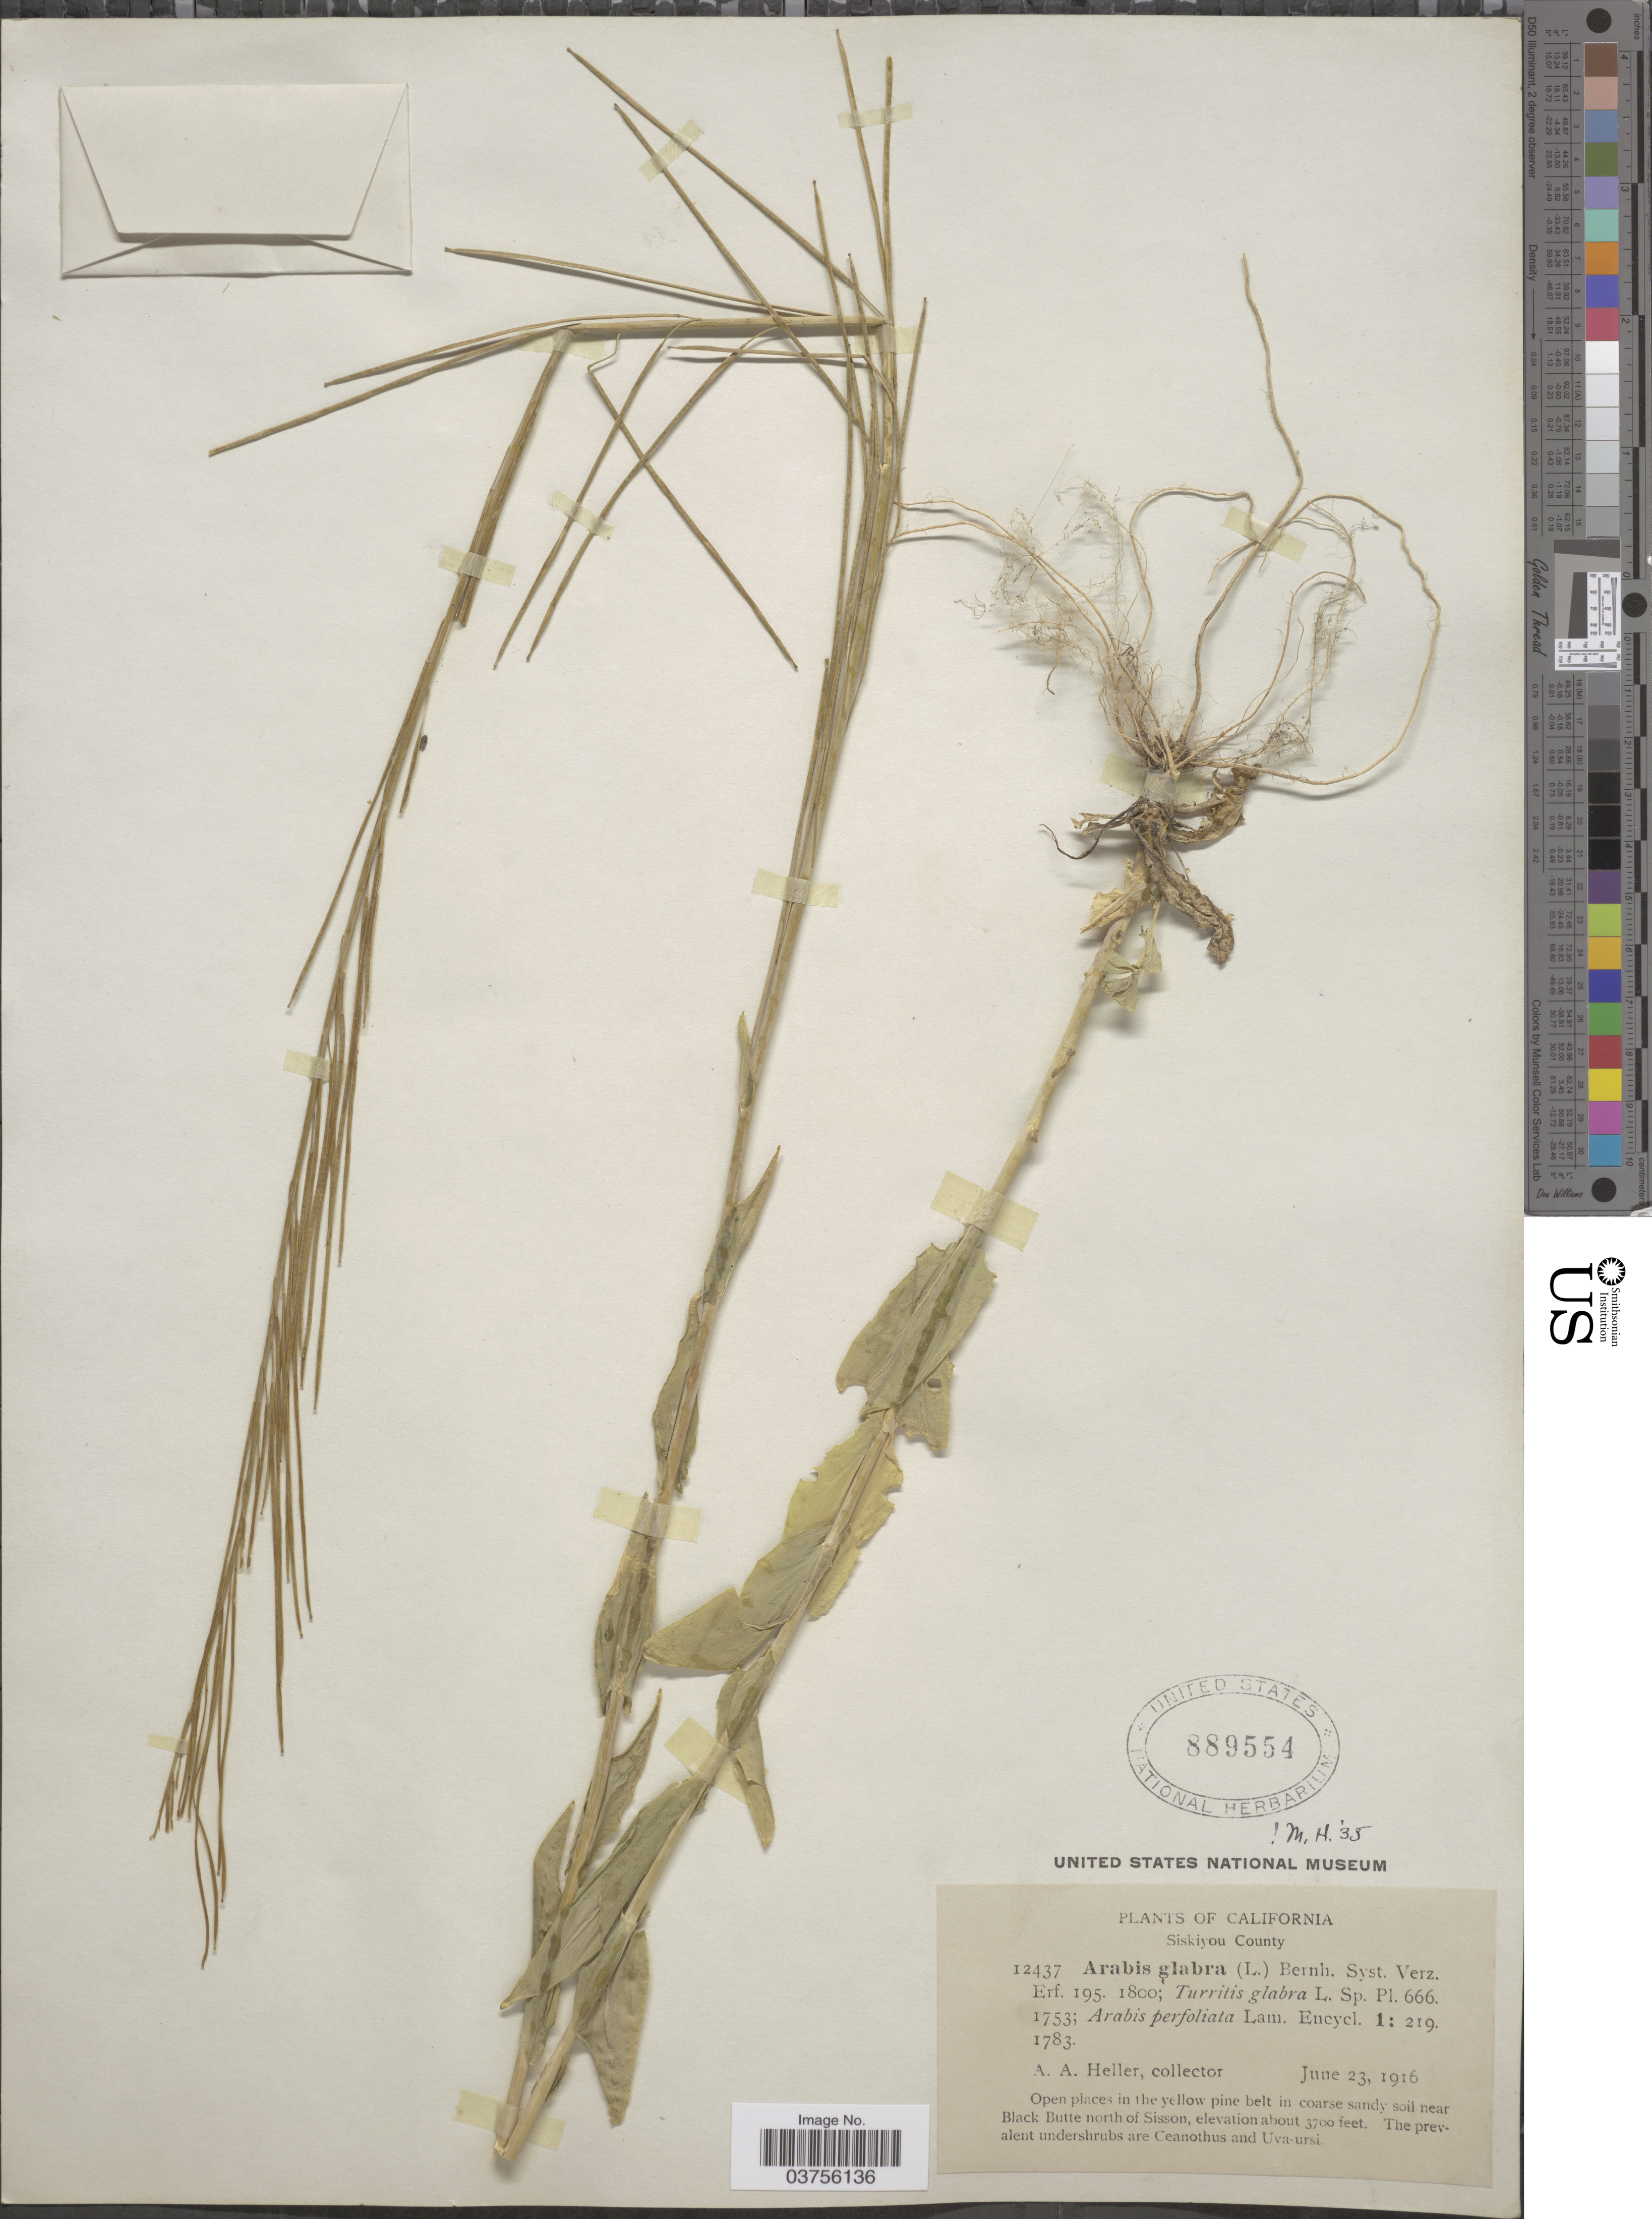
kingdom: Plantae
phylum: Tracheophyta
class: Magnoliopsida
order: Brassicales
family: Brassicaceae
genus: Turritis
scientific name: Turritis glabra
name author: L.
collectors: A. A. Heller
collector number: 12437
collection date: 1916-06-23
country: United States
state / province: California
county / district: Siskiyou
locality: Siskiyou County. Near Black Butte north of Sisson.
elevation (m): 1128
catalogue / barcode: US 889554